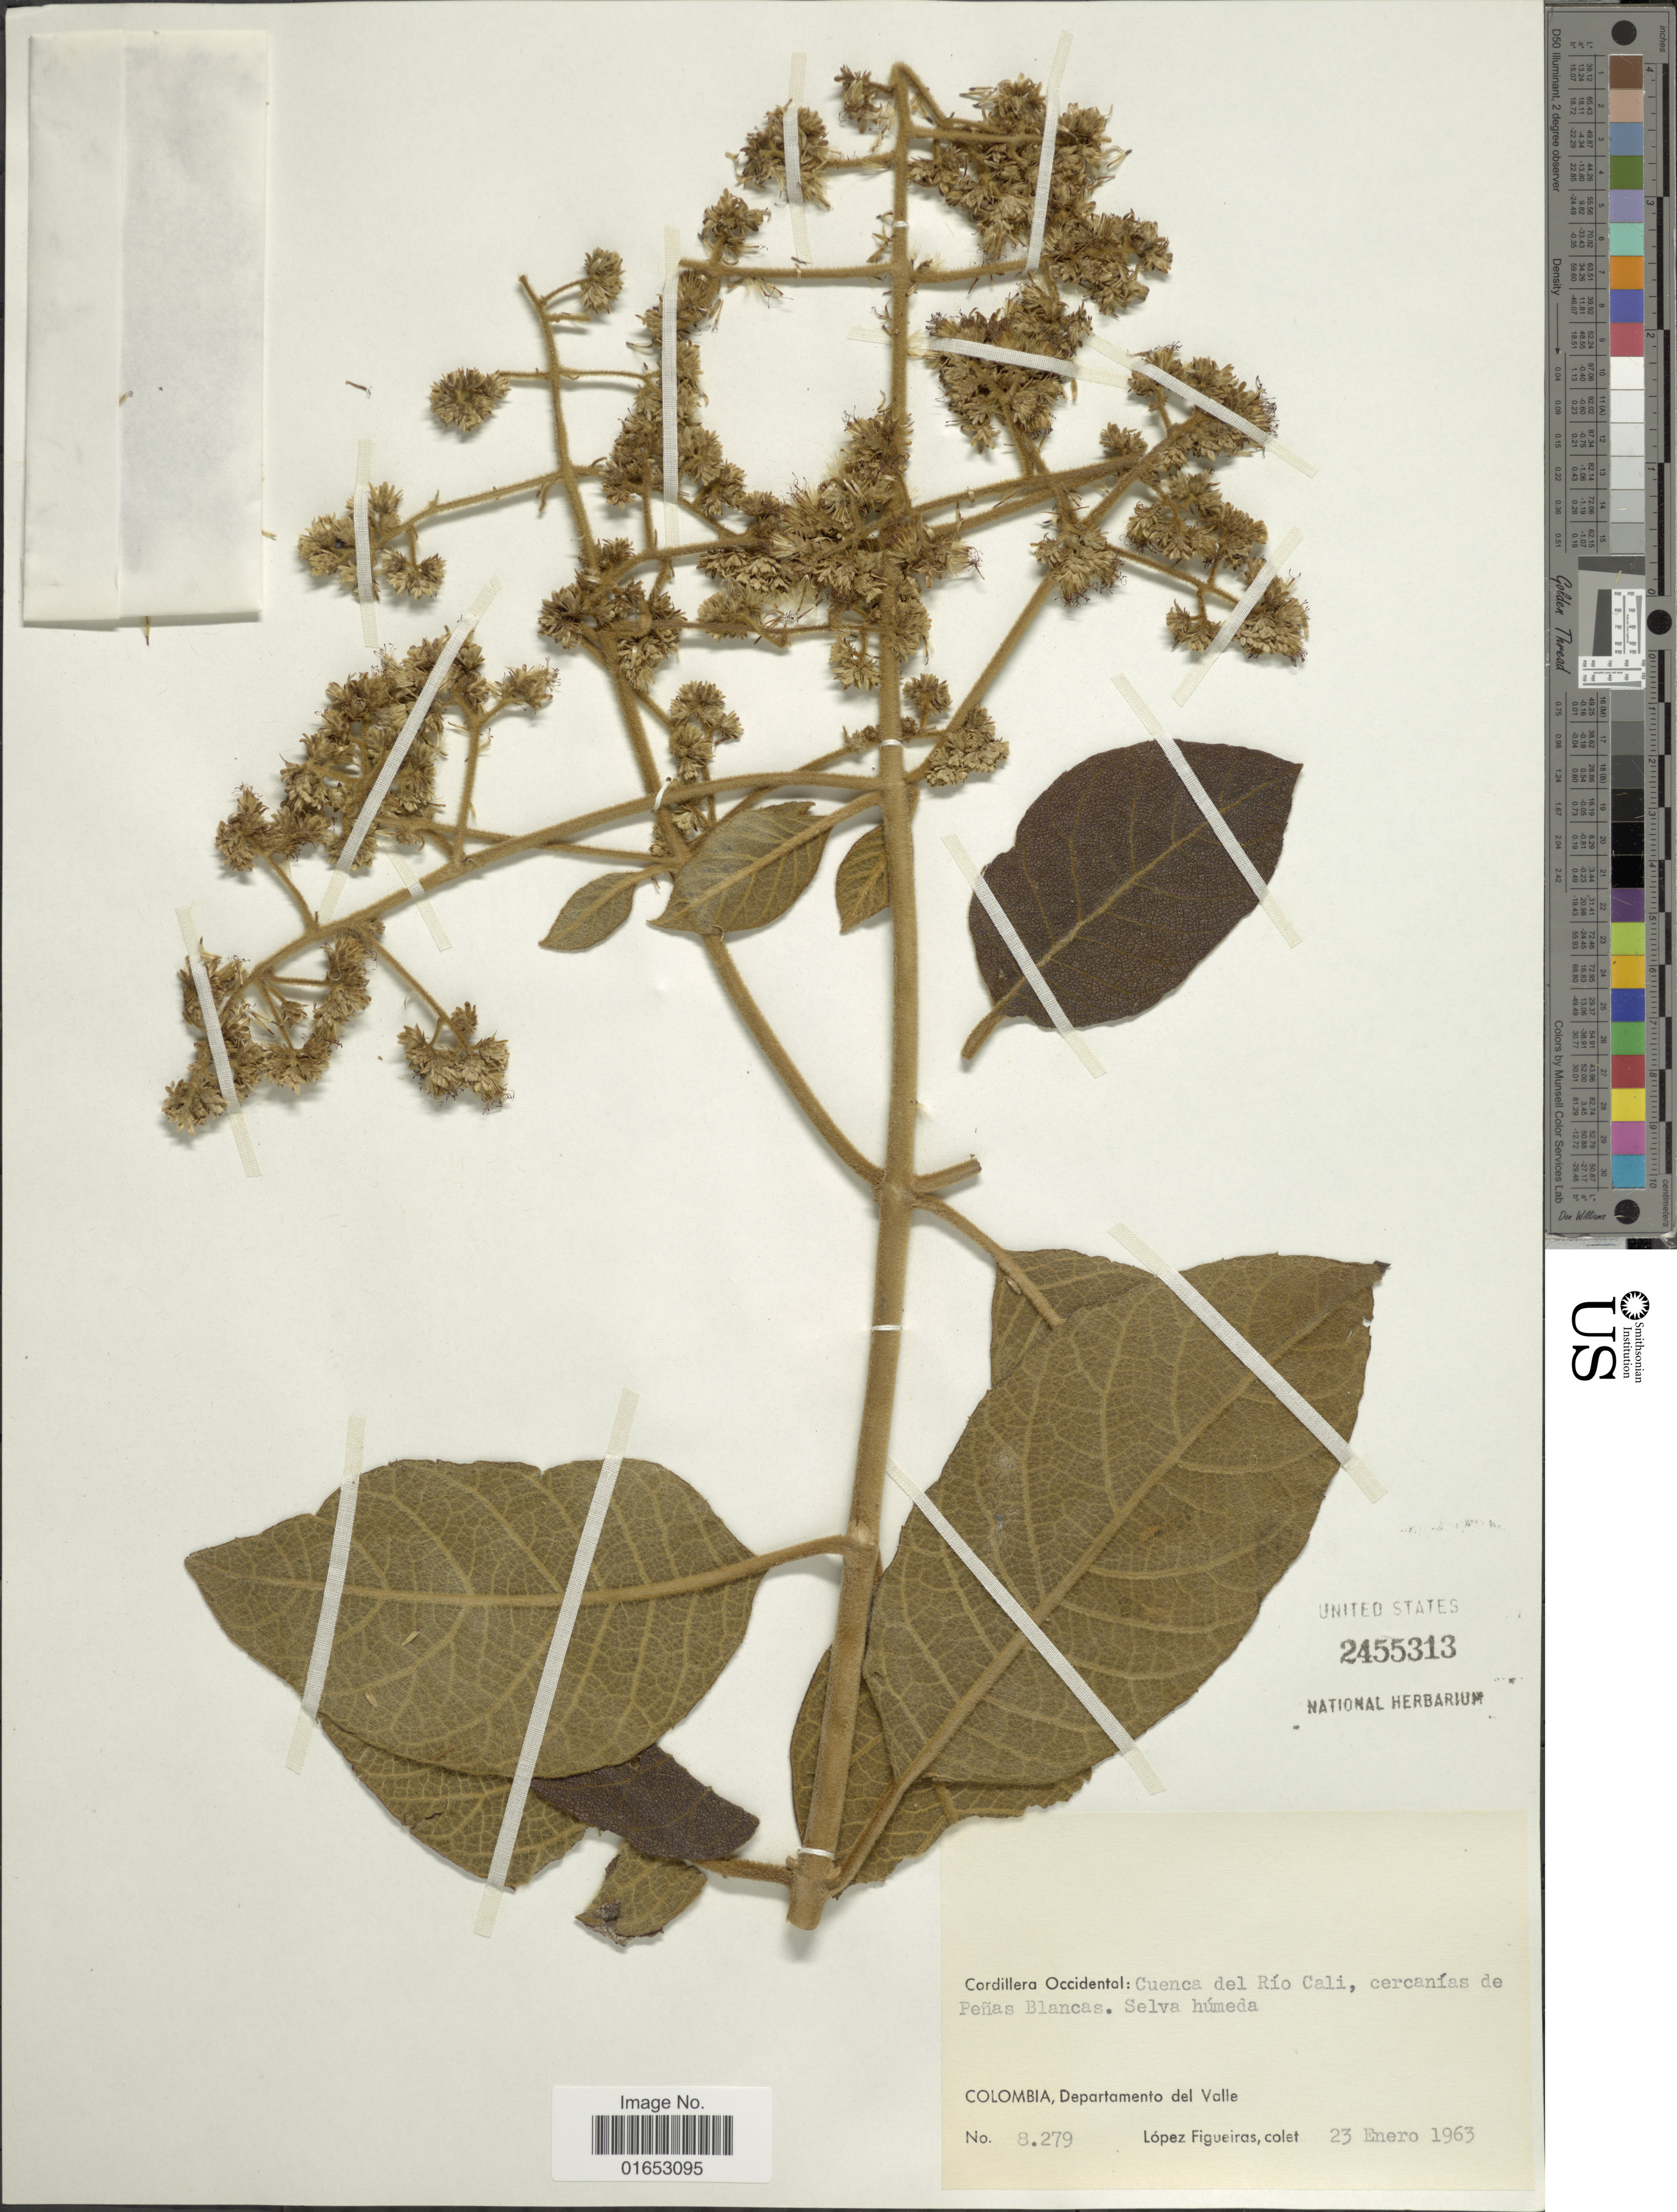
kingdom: Plantae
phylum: Tracheophyta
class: Magnoliopsida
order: Asterales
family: Asteraceae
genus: Condylopodium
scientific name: Condylopodium fuliginosum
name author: (Kunth) R.M. King & H. Rob.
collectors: M. López Figueiras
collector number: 8279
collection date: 1963-01-23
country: Colombia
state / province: Valle del Cauca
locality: Departamento del Valle, Cordillera Occidental: Cuenca del Río Cali, cercanías de Peñas Blancas, Selva húmeda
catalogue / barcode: US 2455313